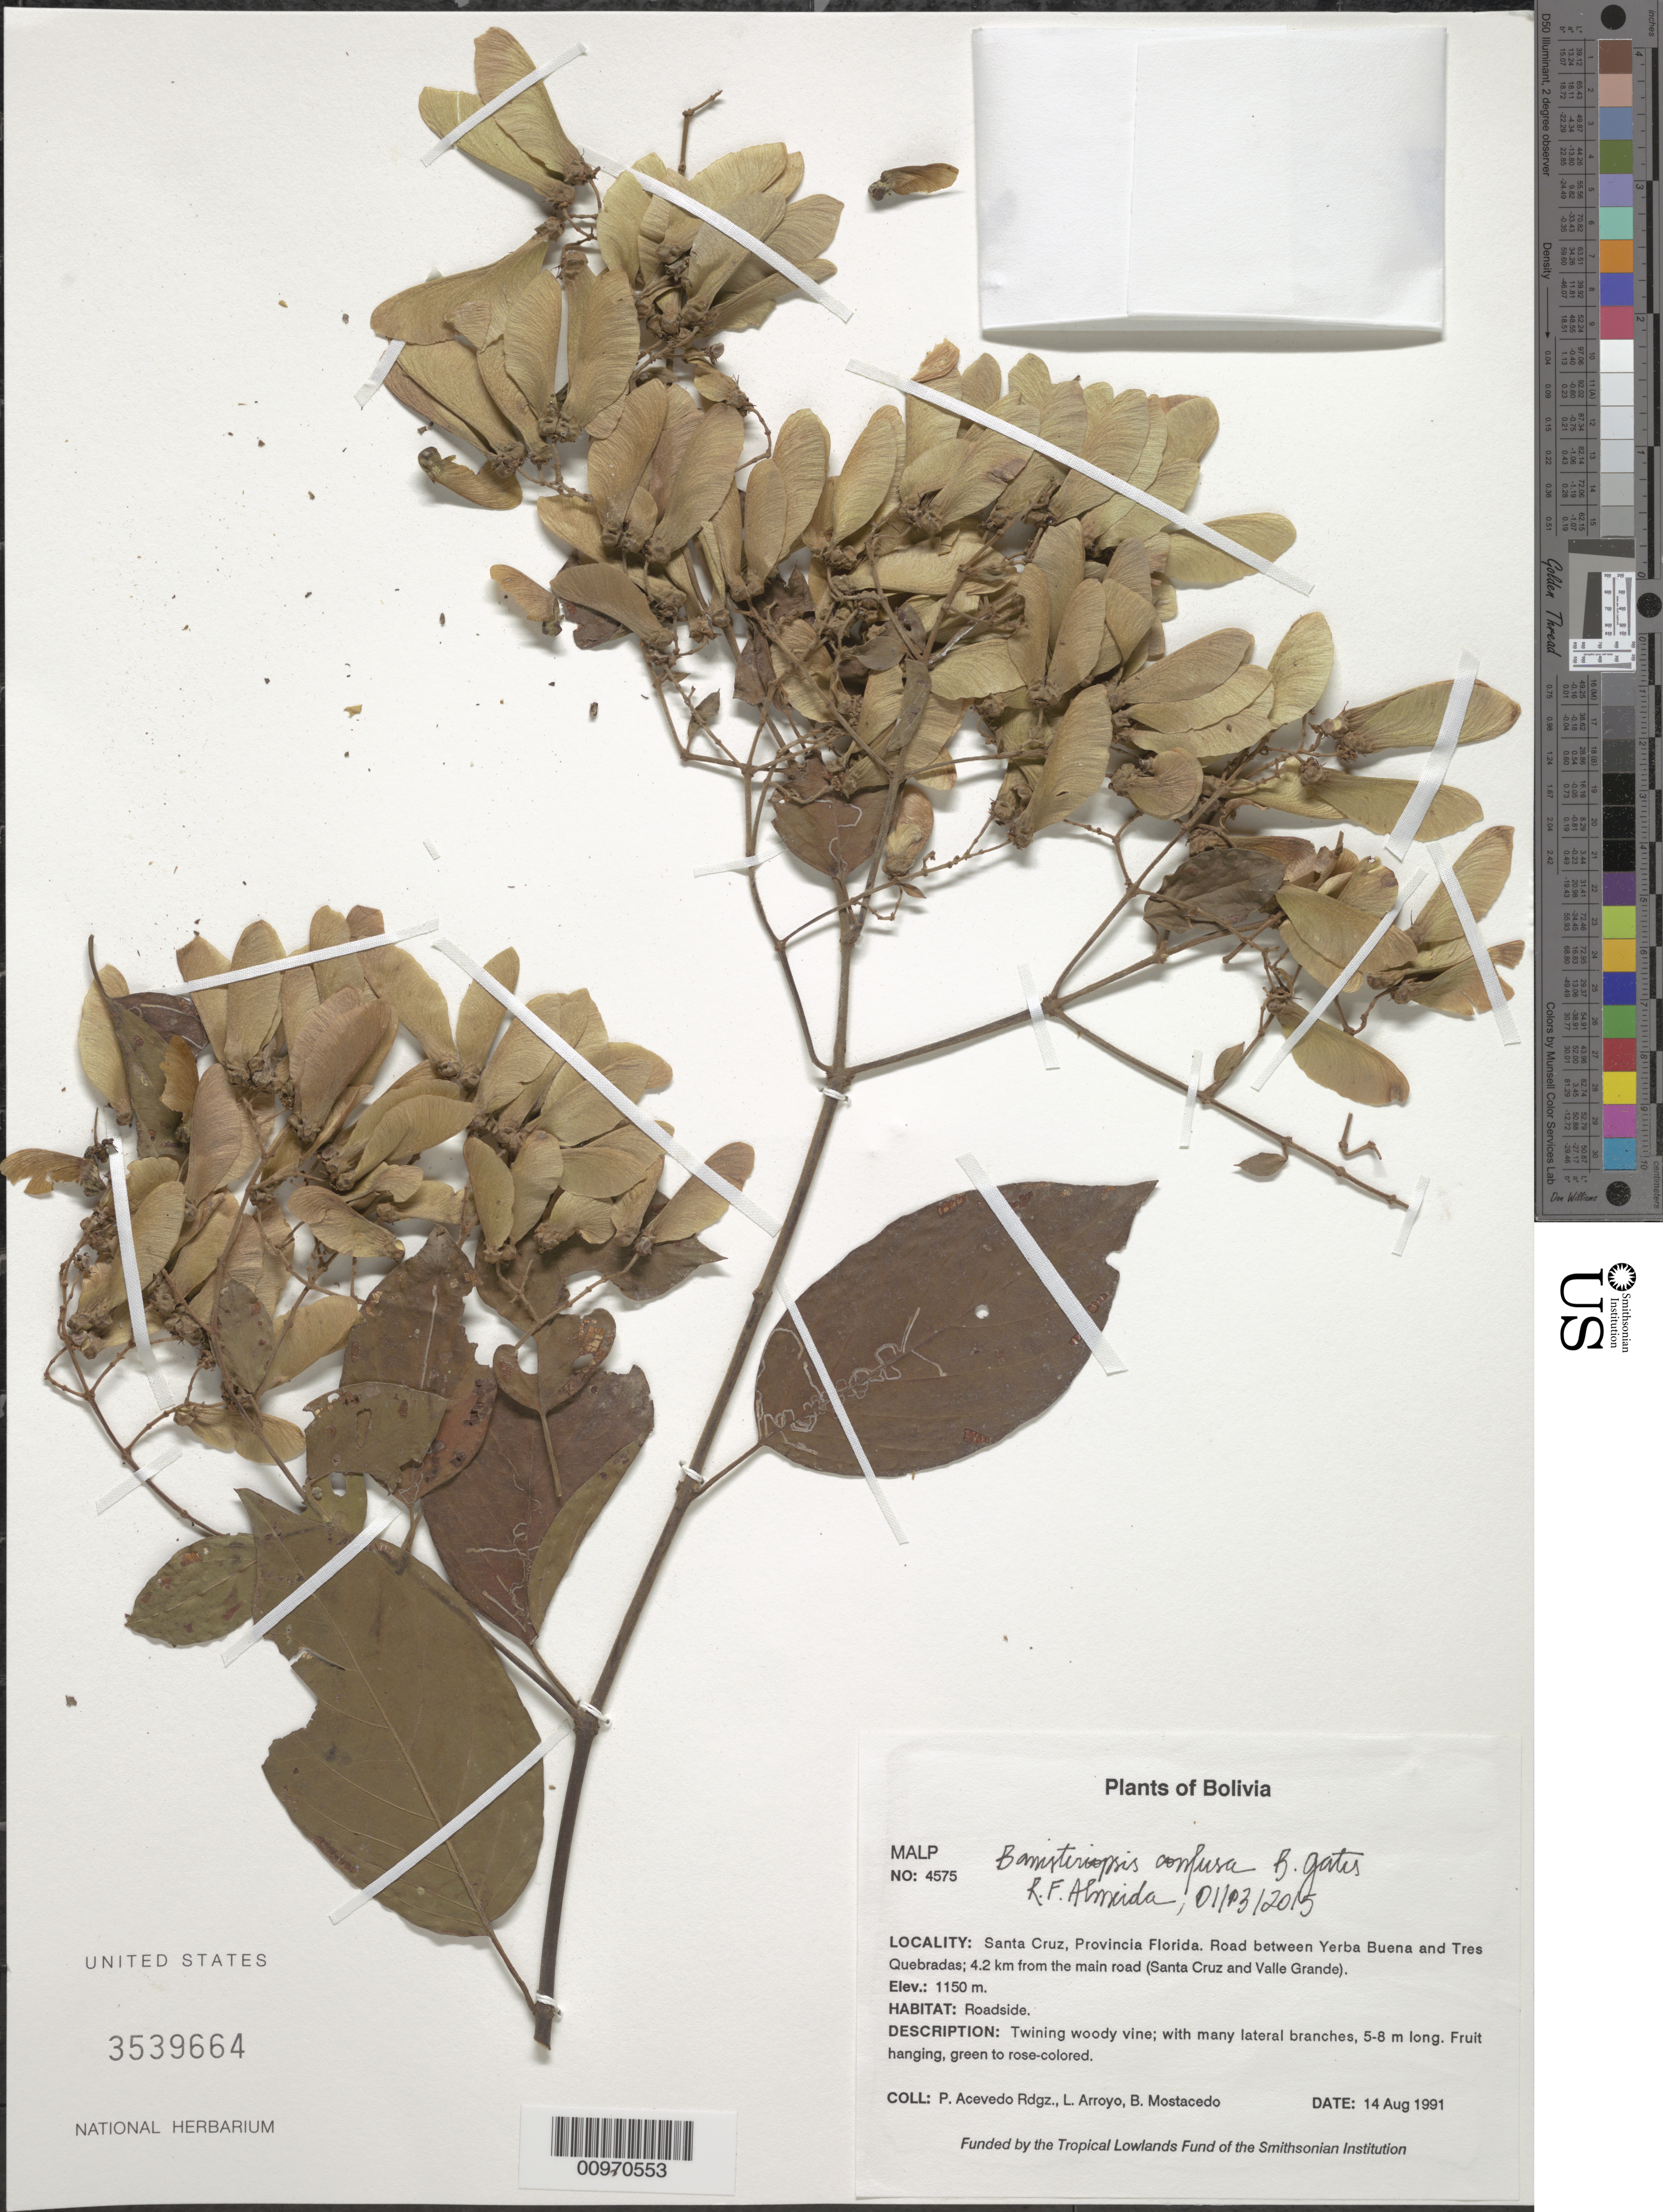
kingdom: Plantae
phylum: Tracheophyta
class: Magnoliopsida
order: Malpighiales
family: Malpighiaceae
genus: Banisteriopsis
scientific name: Banisteriopsis confusa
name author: B. Gates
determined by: De Almeida, R. F., (HUEFS), Universidade Estadual de Feira de Santana (BRAZIL)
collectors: P. Acevedo-Rodr., L. Arroyo & B. Mostacedo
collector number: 4575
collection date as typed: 14 Aug 1991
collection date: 1991-08-14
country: Bolivia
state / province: Santa Cruz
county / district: Florida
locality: Depart. Santa Cruz, Provincia Florida. Road between Yerba Buena and Tres Quebradas; 4.2 km from the main road (Depart. Santa Cruz and Valle Grande).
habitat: Roadside.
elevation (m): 1150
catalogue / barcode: US 3539664